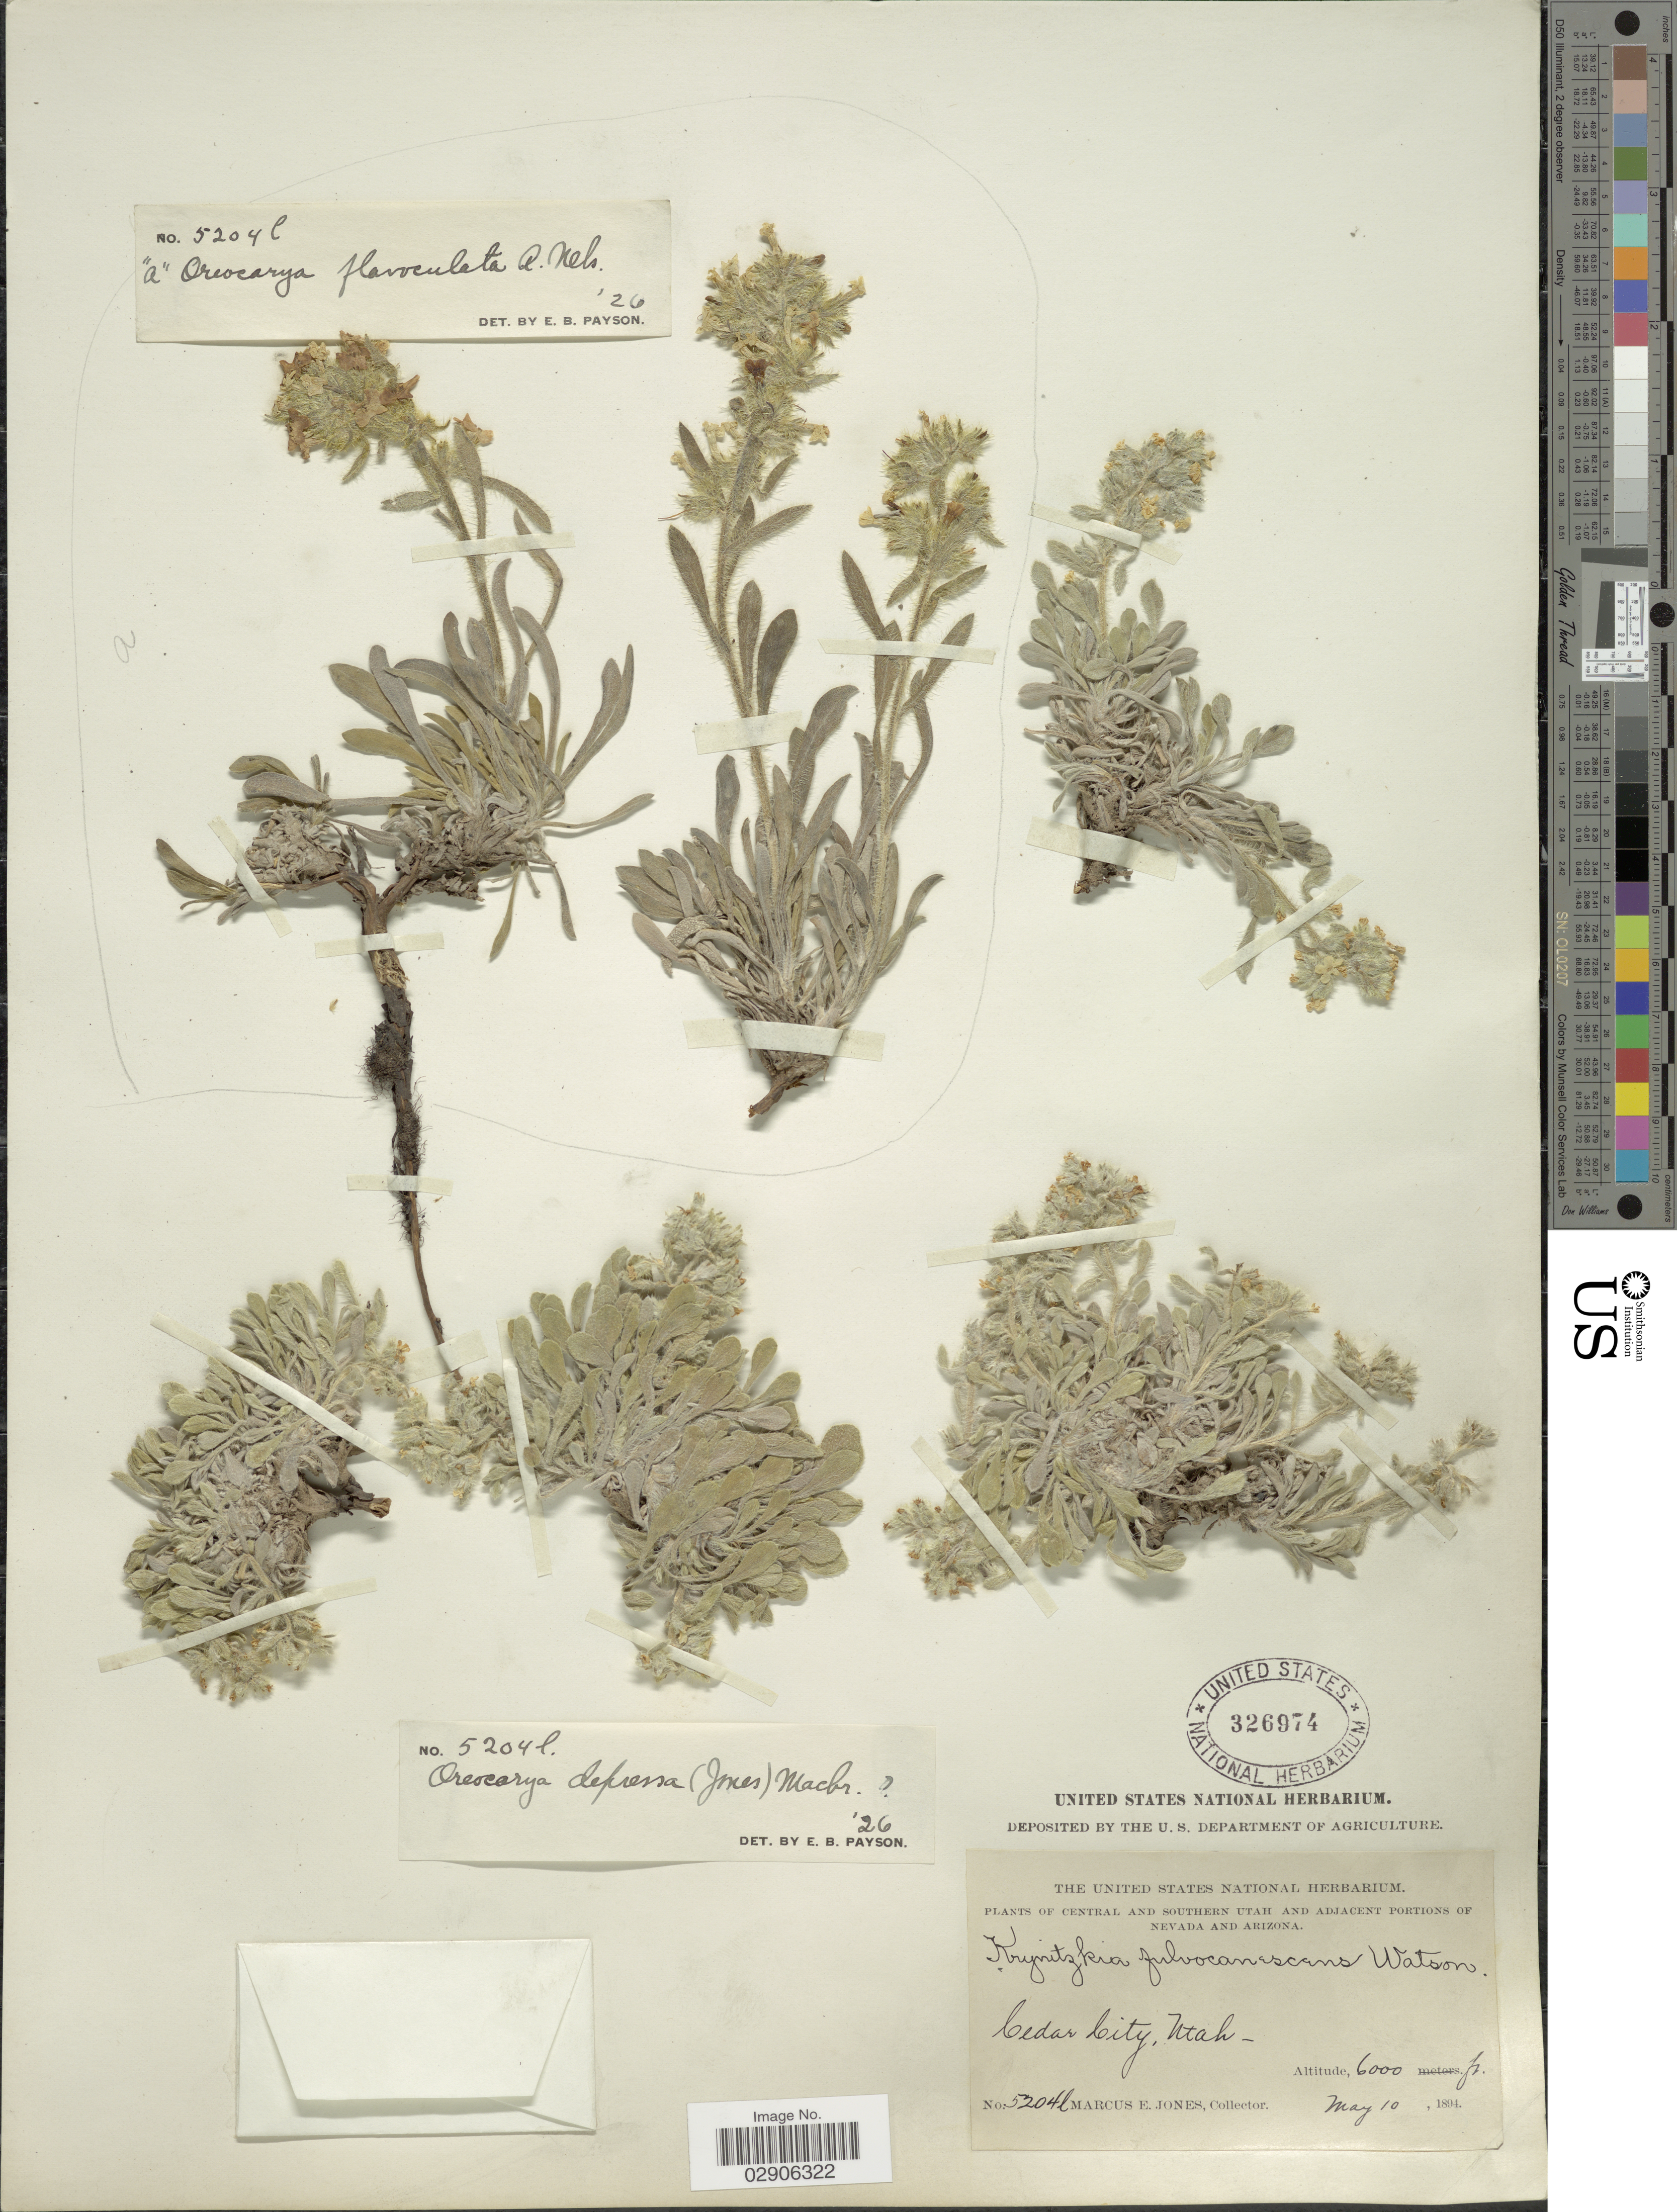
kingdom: Plantae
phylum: Tracheophyta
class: Magnoliopsida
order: Boraginales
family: Boraginaceae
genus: Oreocarya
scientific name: Oreocarya depressa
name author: (M.E. Jones) J.F. Macbr.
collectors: M. E. Jones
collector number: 5204l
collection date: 1894-05-10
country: United States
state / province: Utah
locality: Cedar City, Utah.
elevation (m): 1829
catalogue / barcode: US 326974